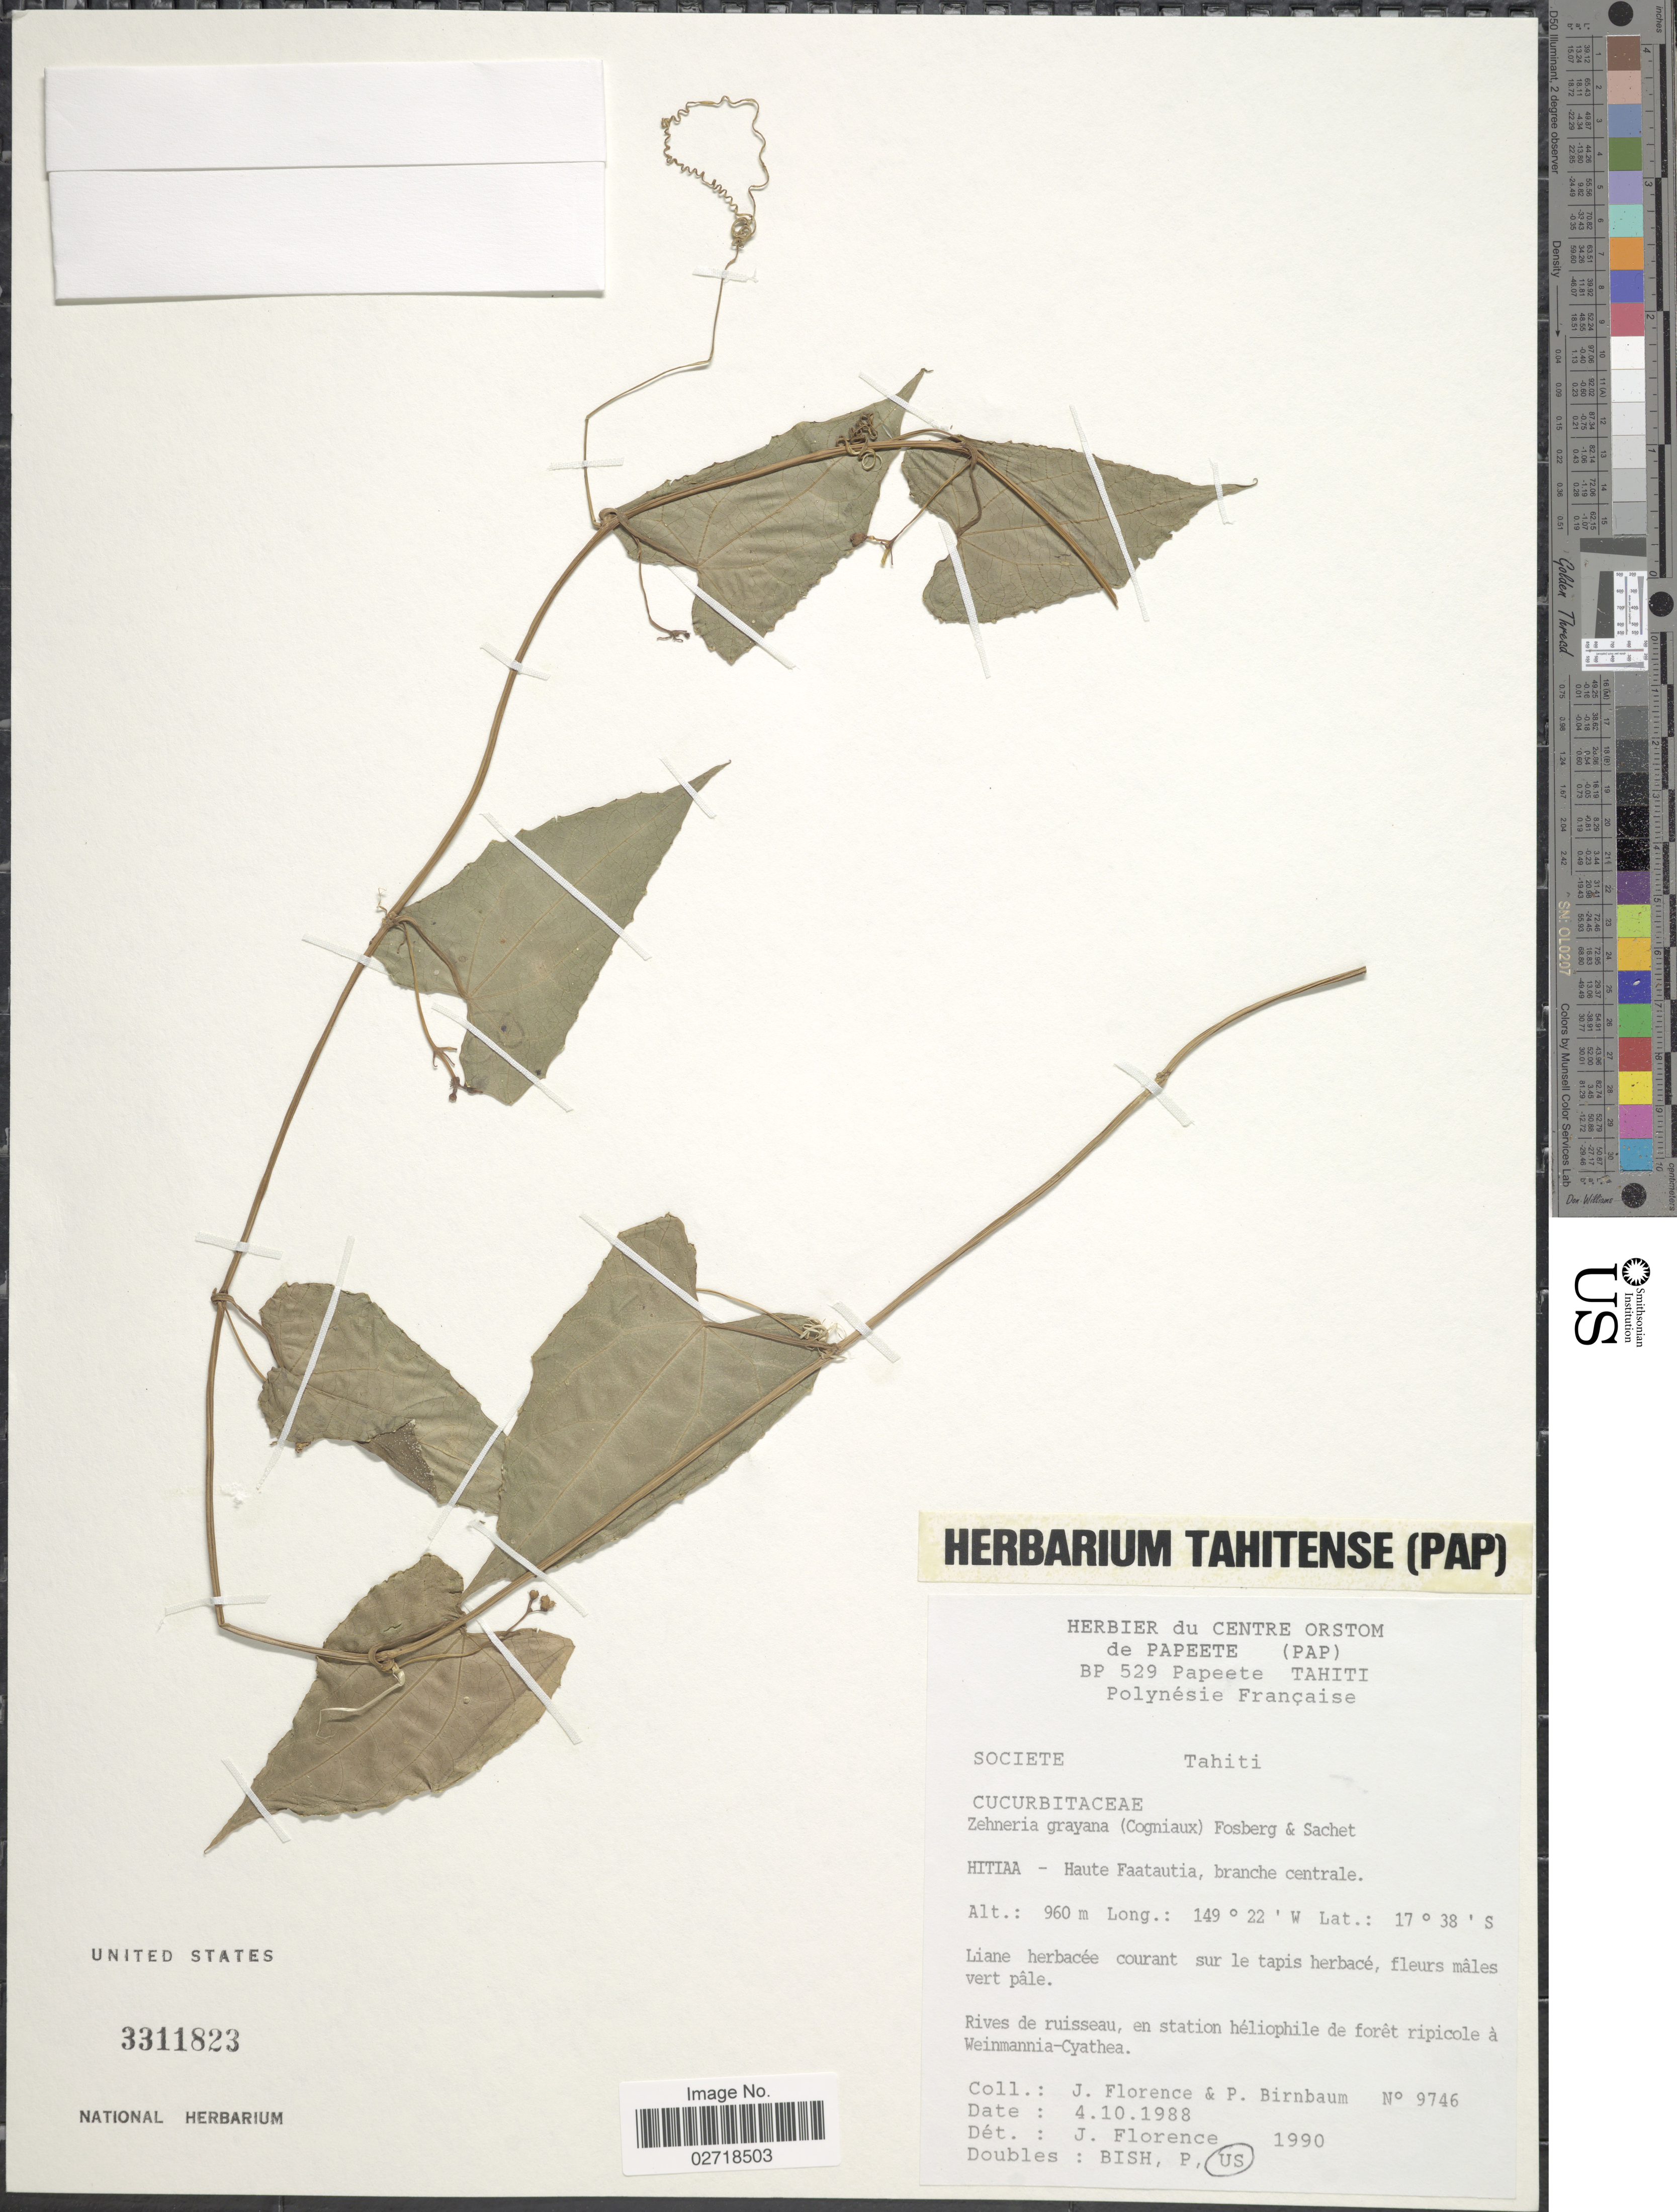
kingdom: Plantae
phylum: Tracheophyta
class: Magnoliopsida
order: Cucurbitales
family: Cucurbitaceae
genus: Zehneria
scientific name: Zehneria grayana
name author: (Cogn.) Fosberg & Sachet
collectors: J. Florence & P. Birnbaum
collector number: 9746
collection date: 1988-10-04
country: French Polynesia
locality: BP 529 Papeete Tahiti, Hitiaa - Haute Faatautia, branche centrale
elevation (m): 960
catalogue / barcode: US 3311823